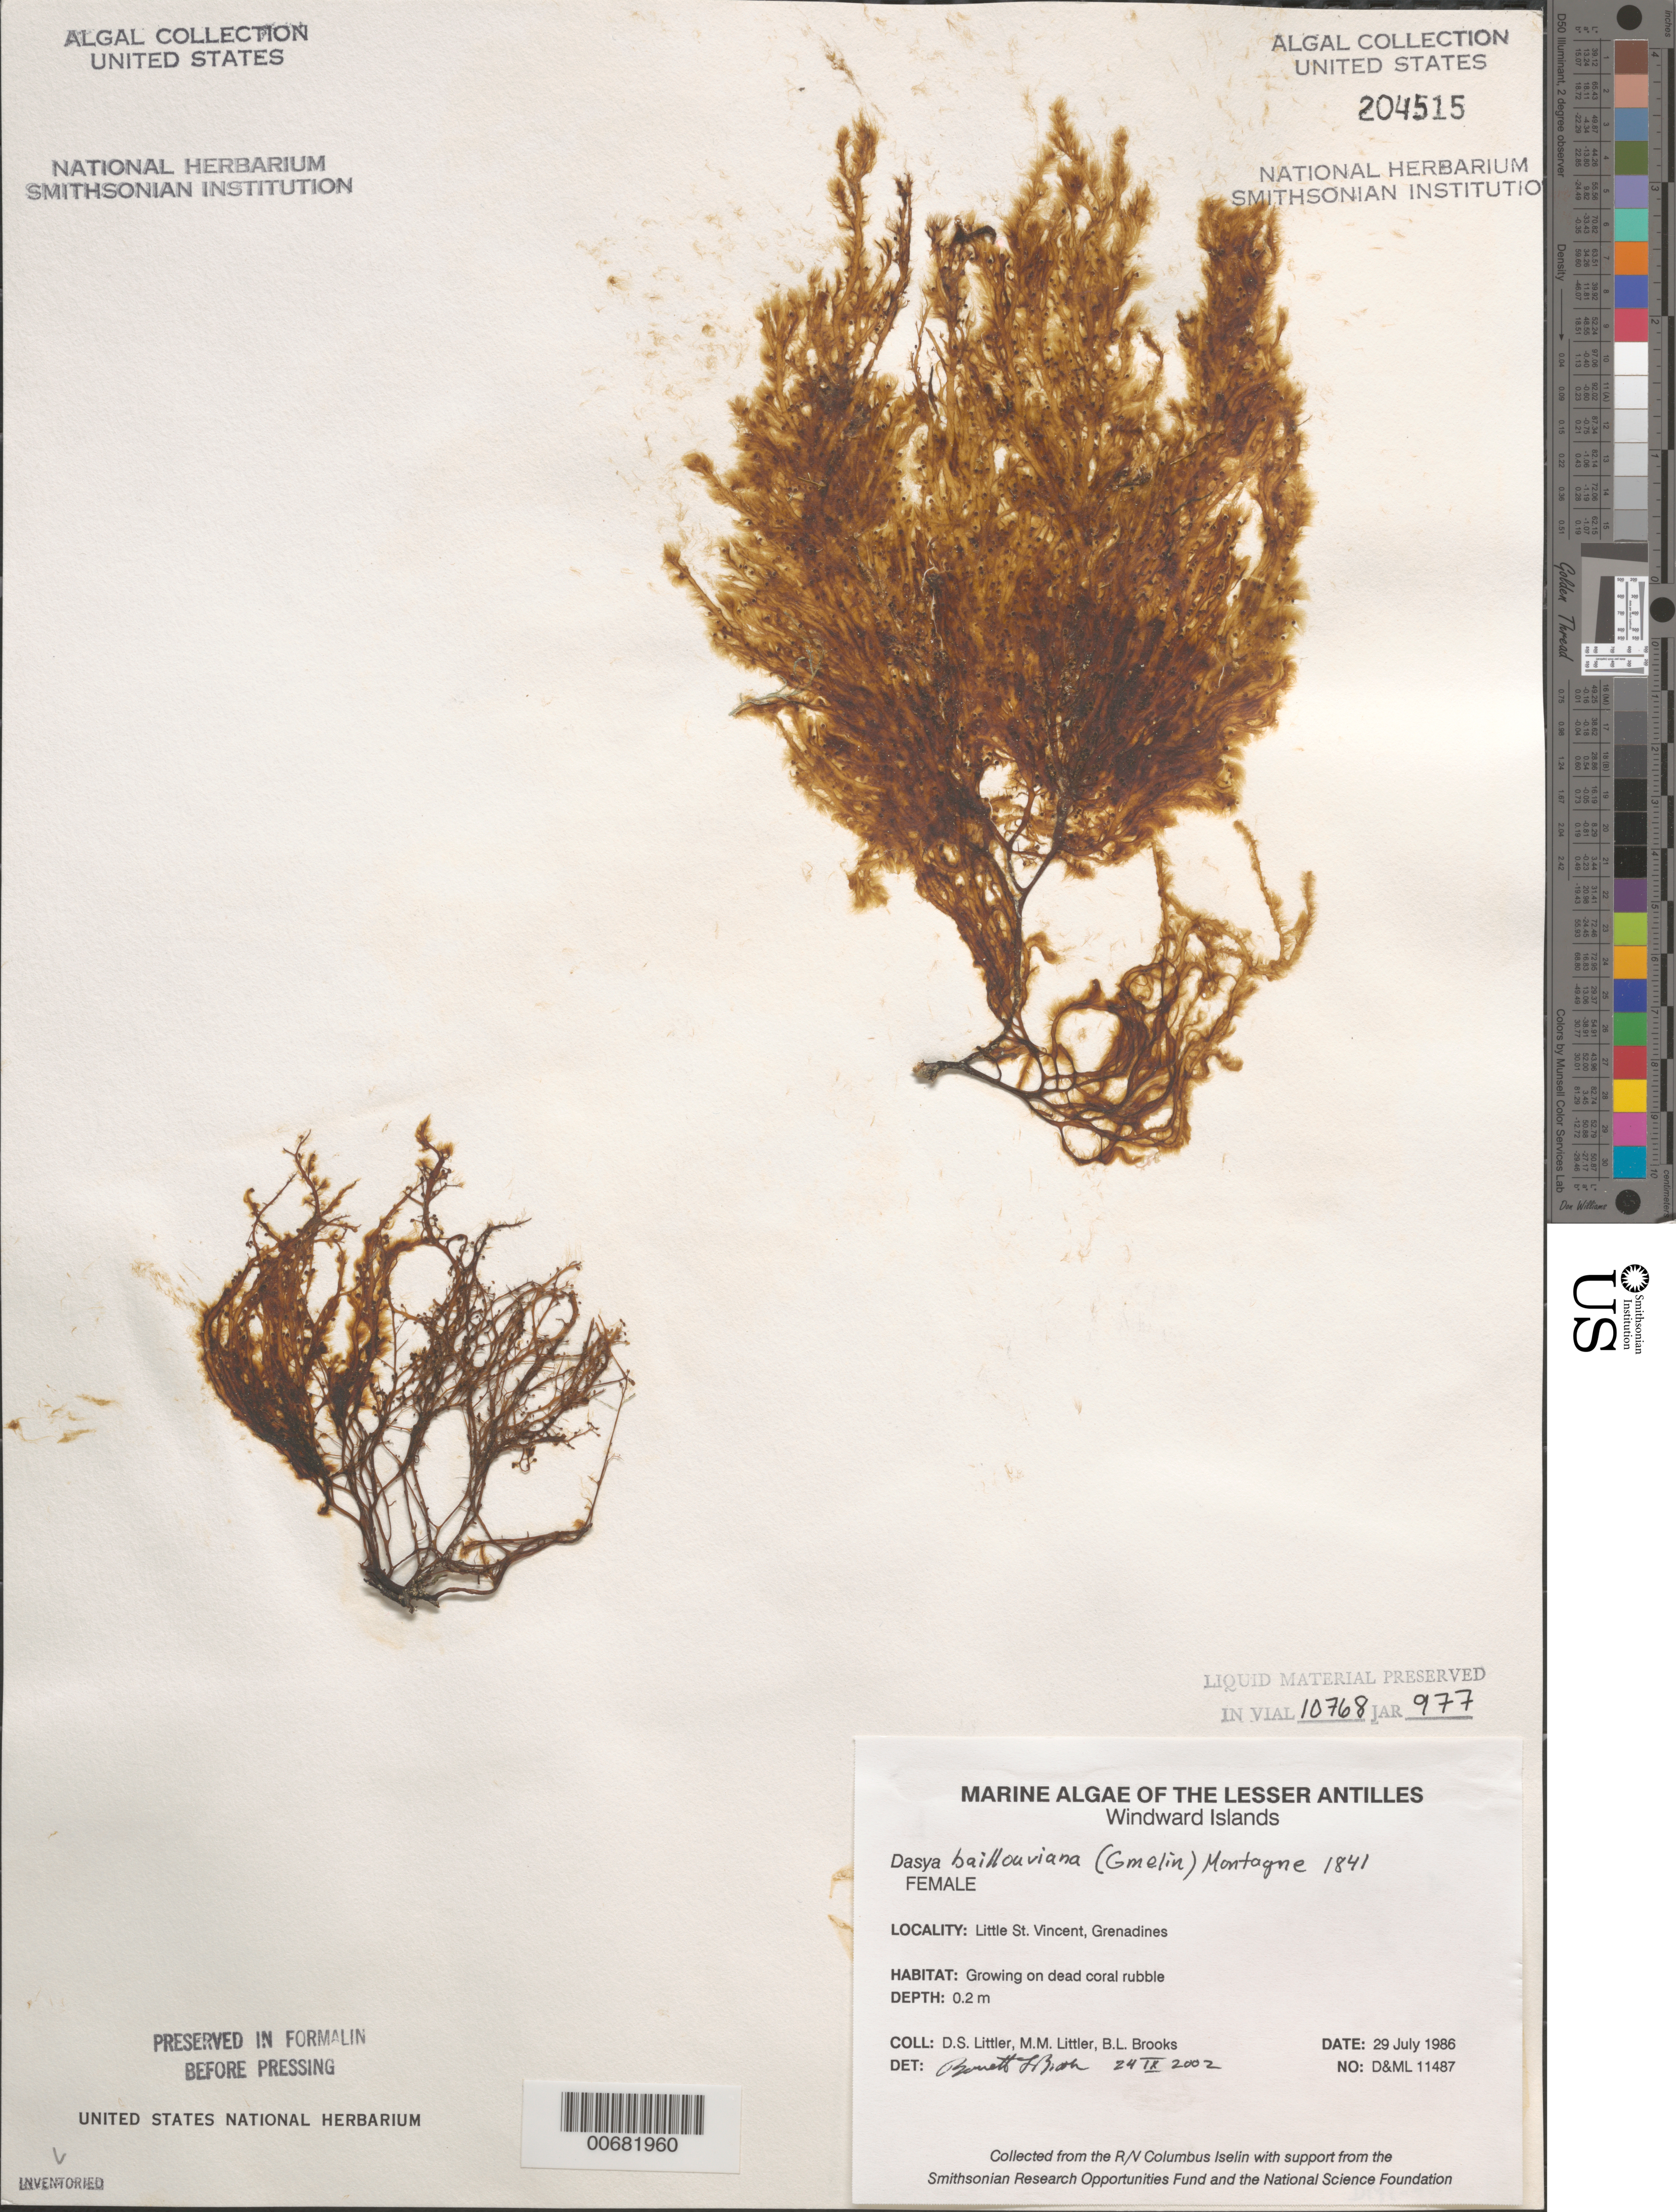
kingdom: Plantae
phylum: Rhodophyta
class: Florideophyceae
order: Ceramiales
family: Dasyaceae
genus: Dasya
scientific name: Dasya pedicellata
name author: (C. Agardh) C. Agardh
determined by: Algae name updating Project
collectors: D. S. Littler, M. M. Littler & B. Brooks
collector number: D&ML 11487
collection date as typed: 29 Jul 1986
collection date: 1986-07-29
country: St. Vincent - Grenadines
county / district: Grenadines Parish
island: Little Saint Vincent [Petit Saint Vincent ]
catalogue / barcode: US 204515